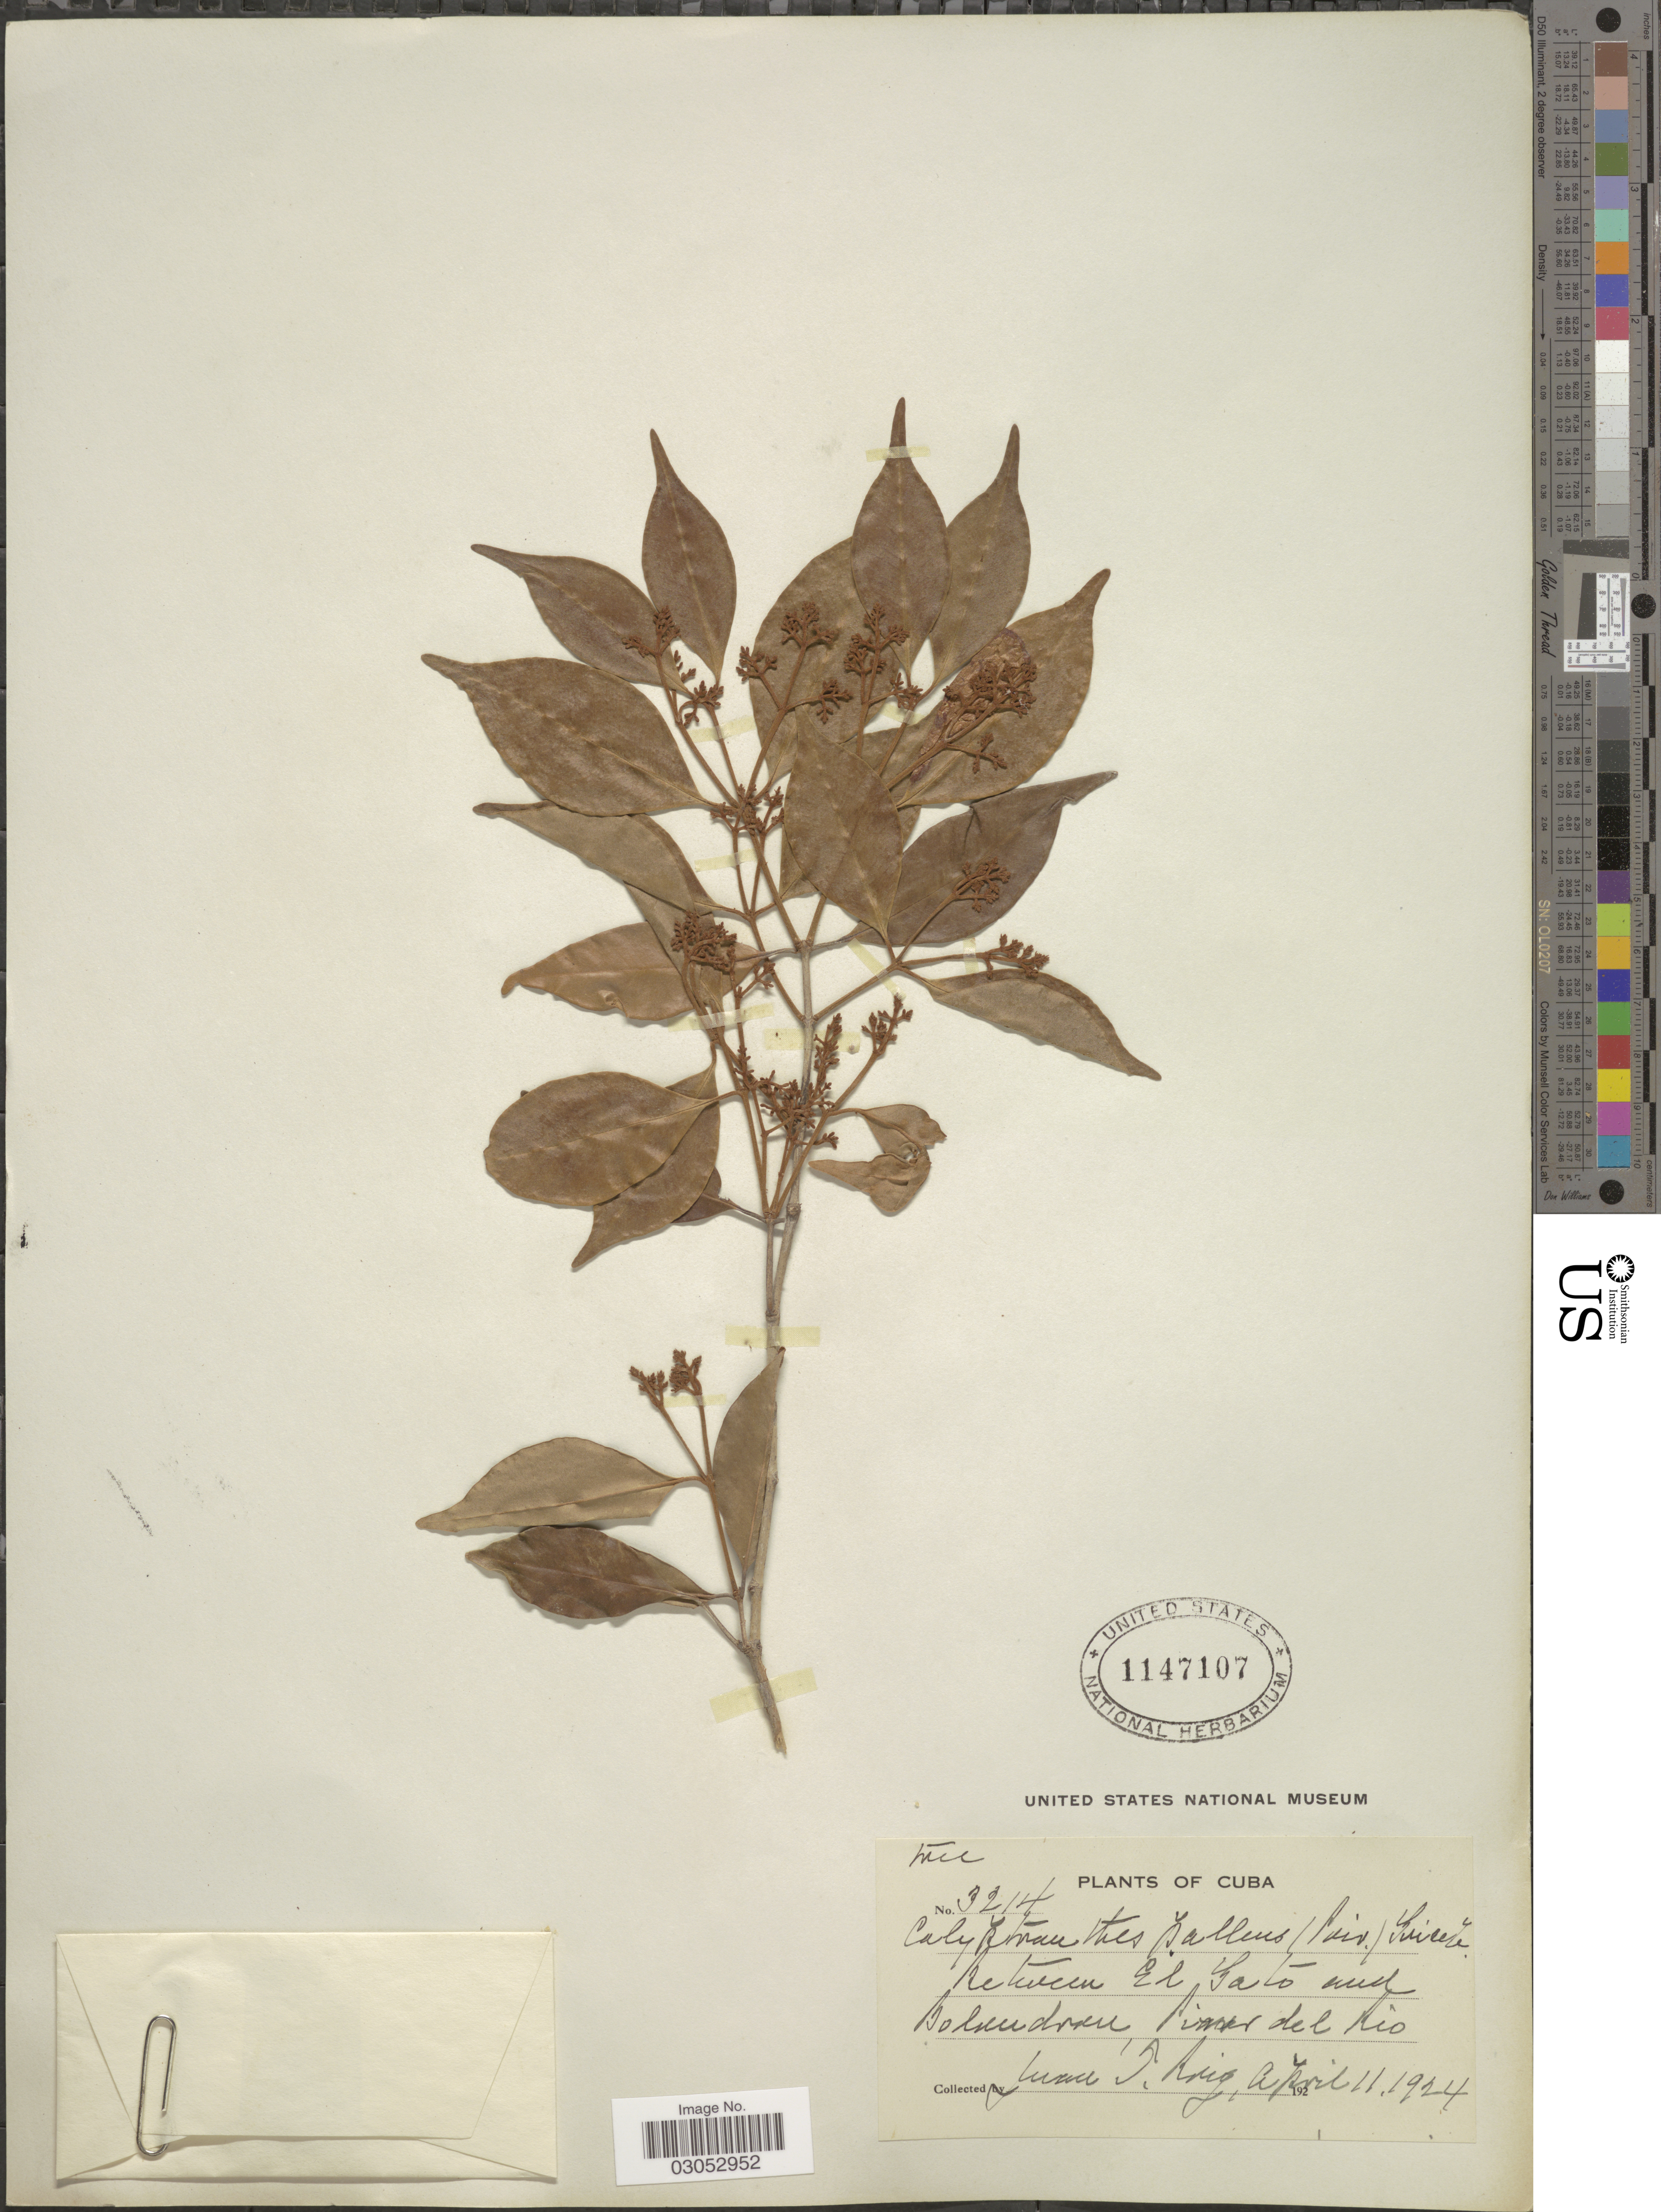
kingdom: Plantae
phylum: Tracheophyta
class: Magnoliopsida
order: Myrtales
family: Myrtaceae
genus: Myrcia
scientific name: Myrcia neopallens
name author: A.R. Lourenço & E. Lucas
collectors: J. Roíg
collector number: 3214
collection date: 1924-04-11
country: Cuba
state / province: Pinar del Río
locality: Between El Gato and Bolondron, Pinar del Rio.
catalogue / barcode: US 1147107